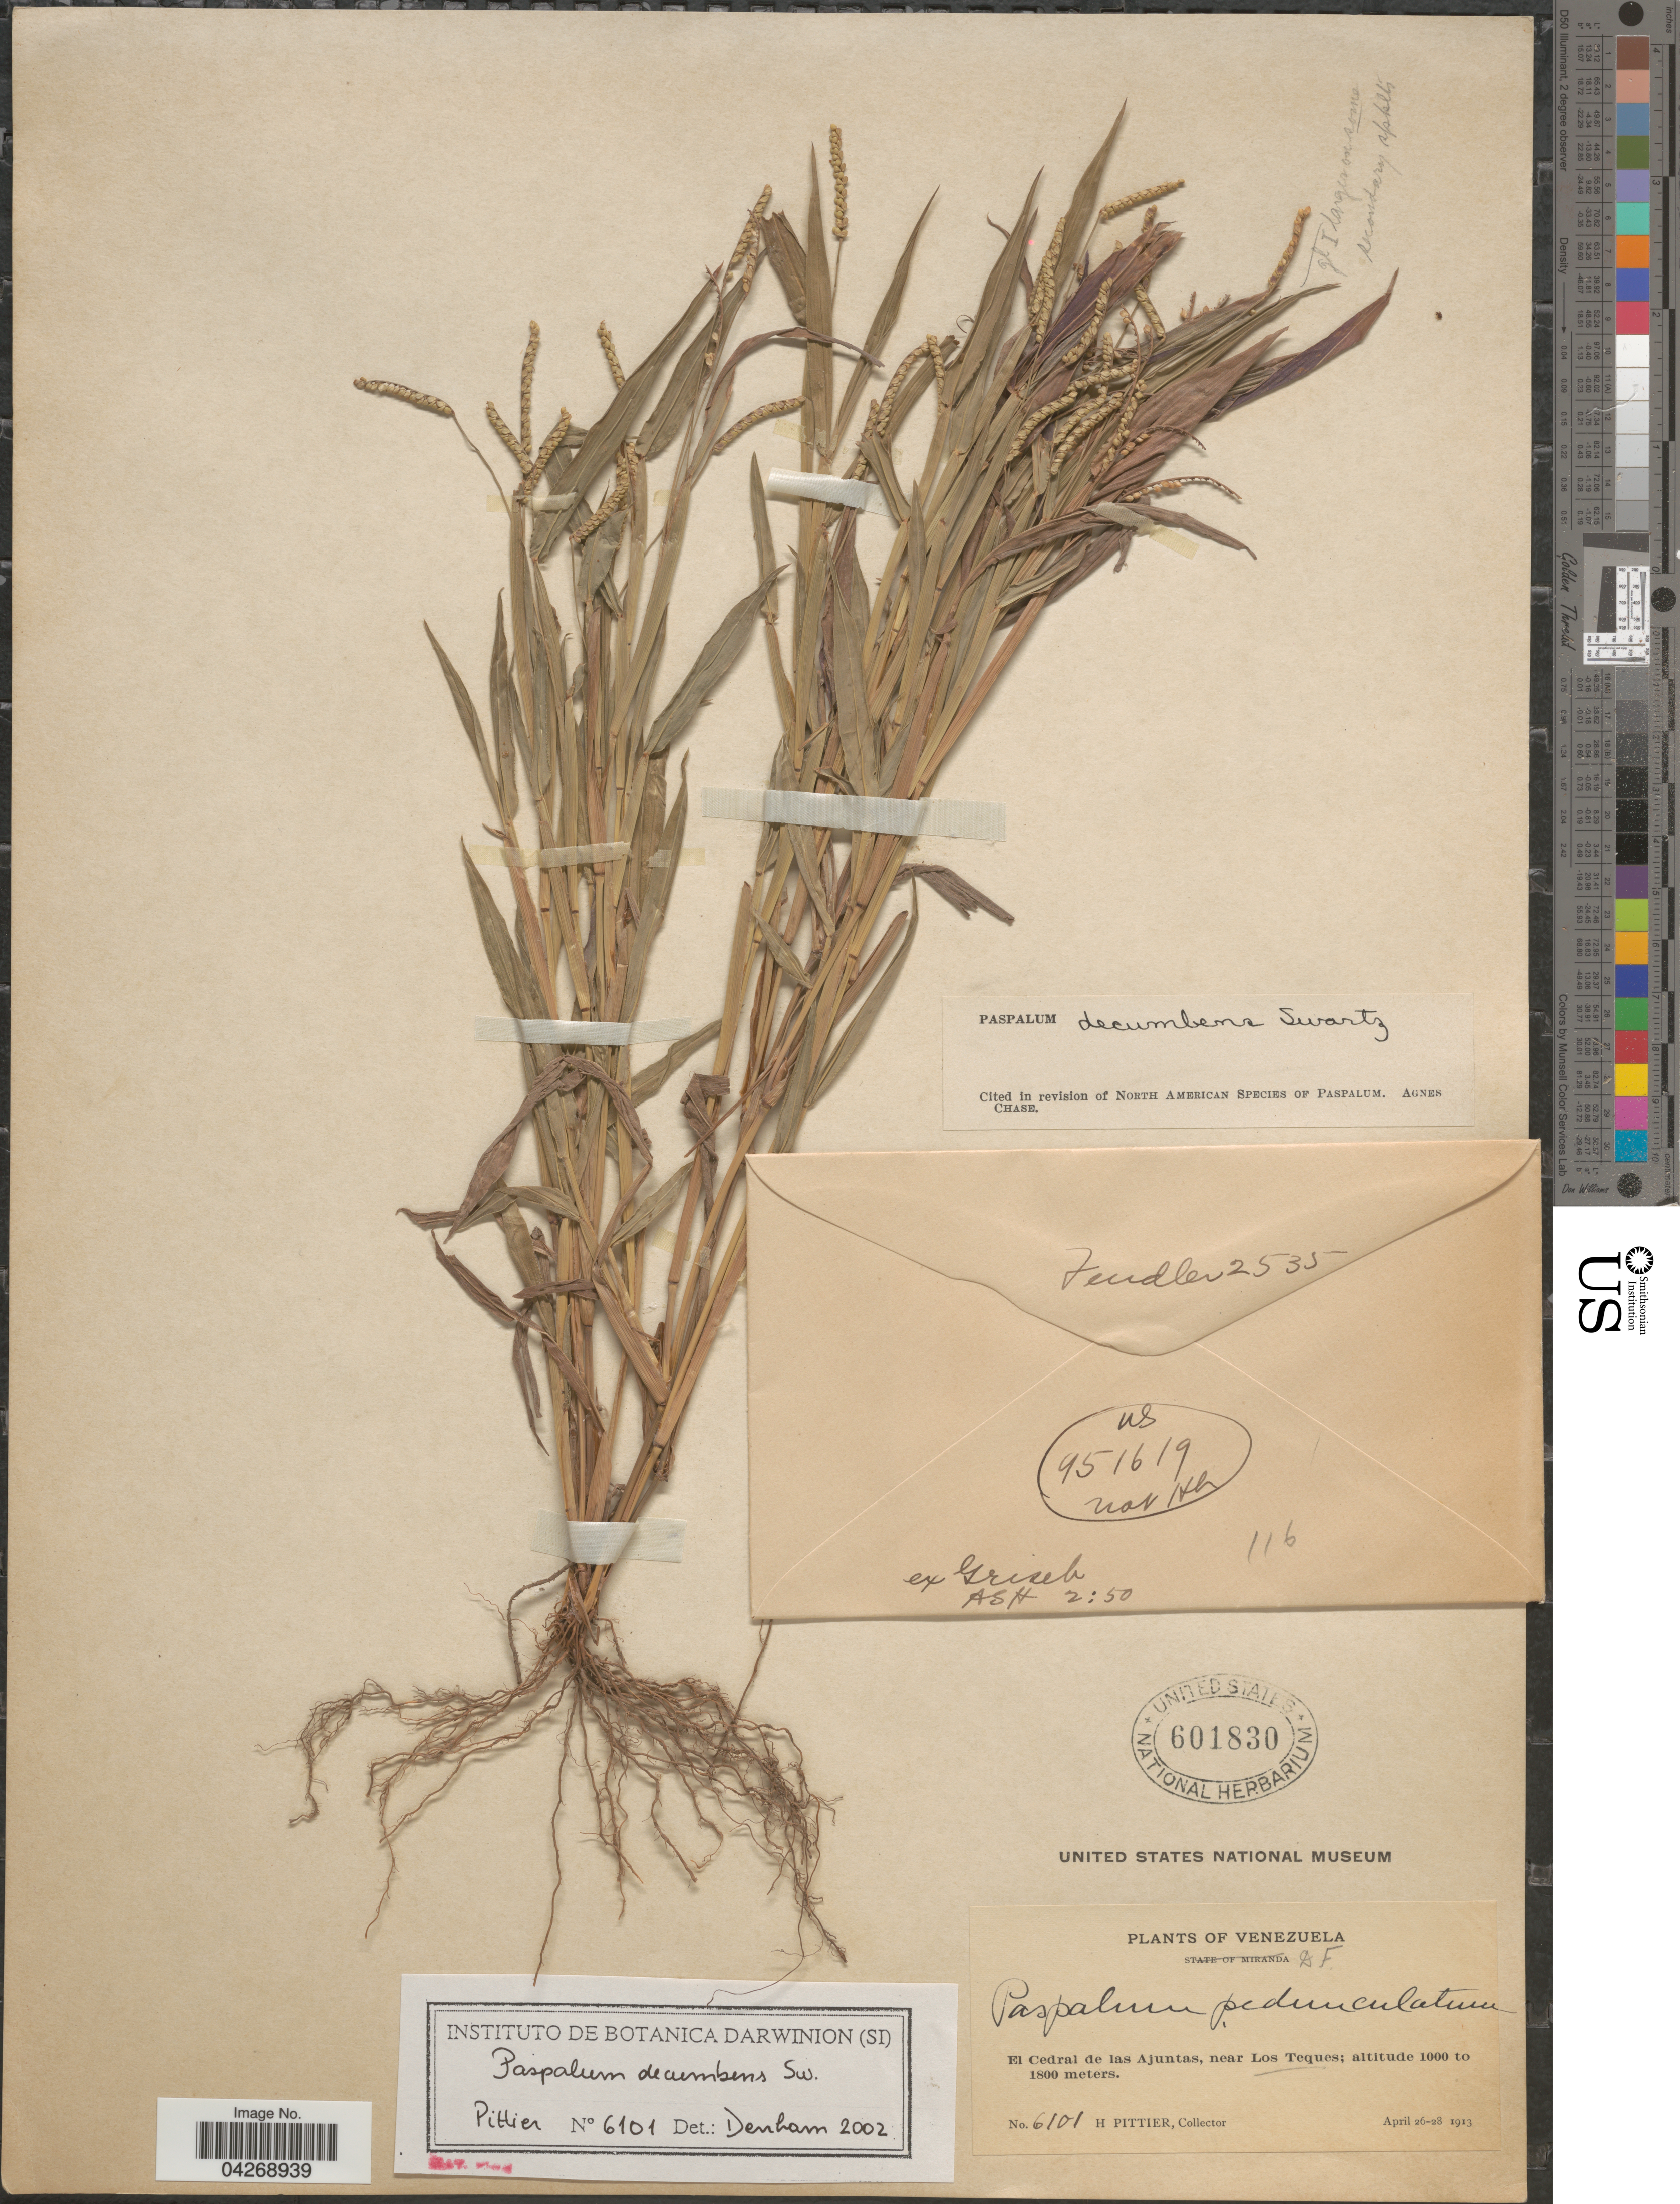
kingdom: Plantae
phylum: Tracheophyta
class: Liliopsida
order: Poales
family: Poaceae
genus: Paspalum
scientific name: Paspalum decumbens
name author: Sw.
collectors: H. F. Pittier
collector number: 6101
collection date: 1913-04-26/1913-04-28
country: Venezuela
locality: DF. El Cedral de las Ajuntas, near Los Teques.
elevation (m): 1000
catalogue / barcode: US 601830